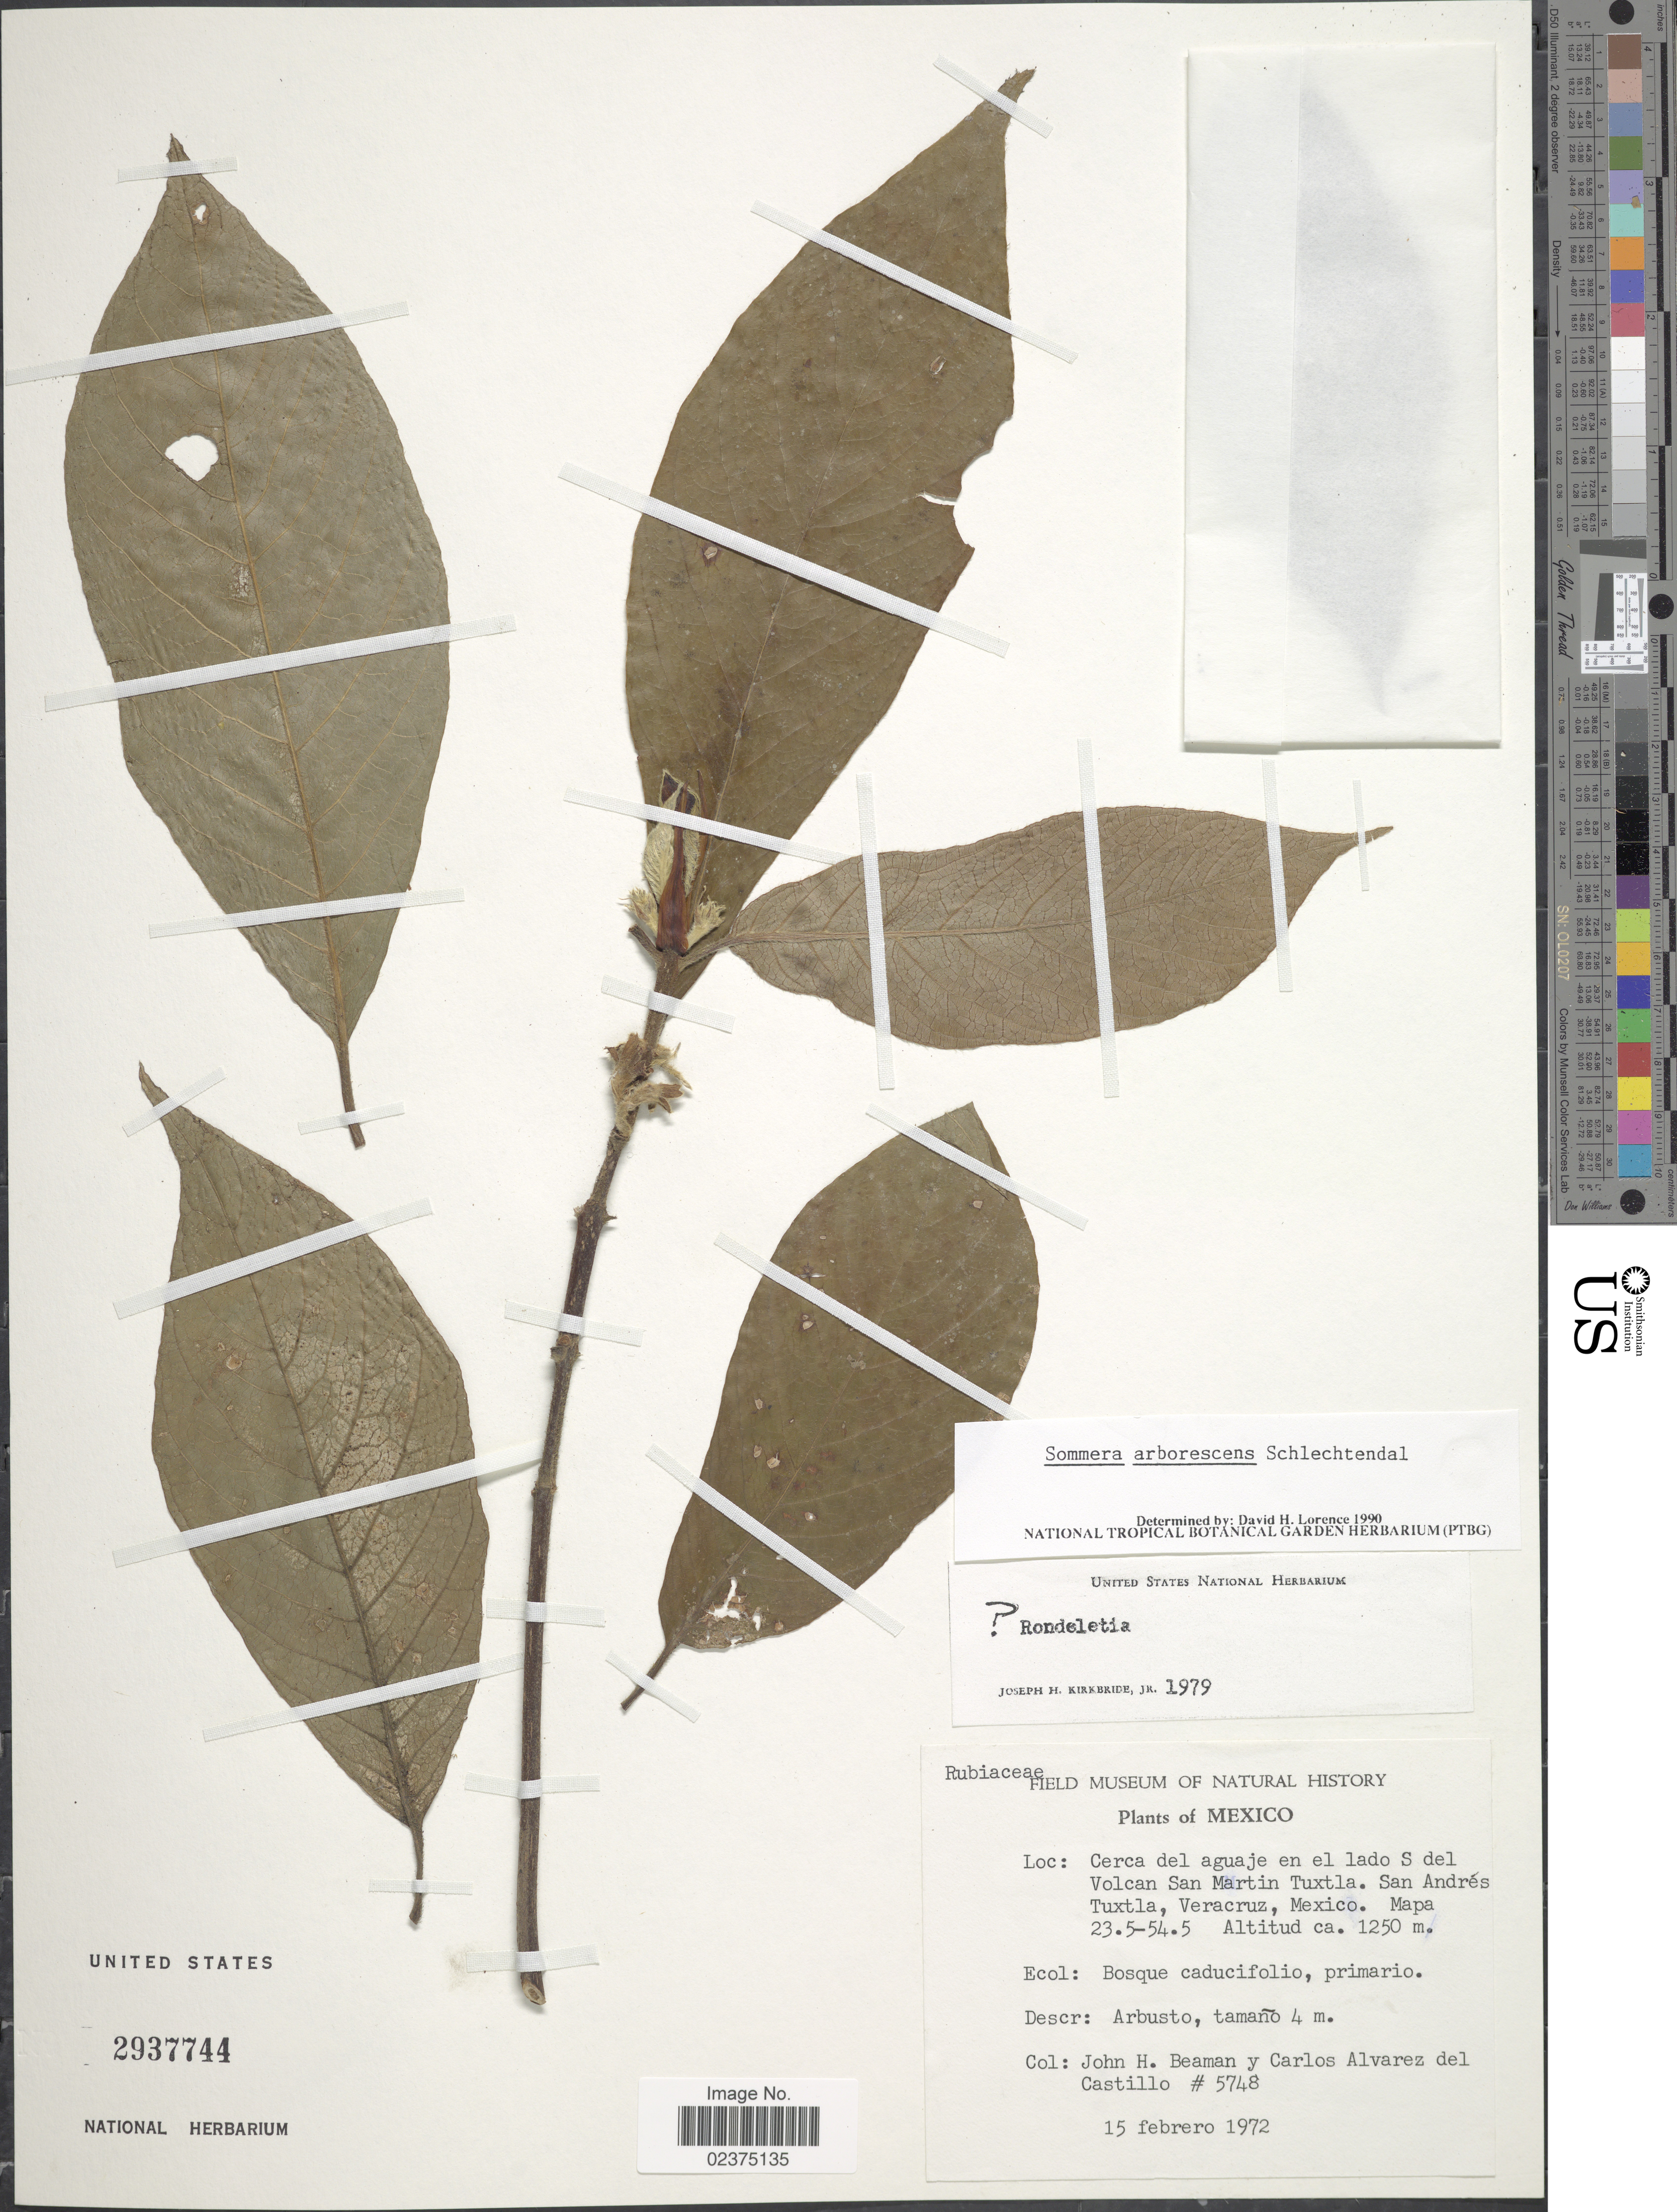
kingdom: Plantae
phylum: Tracheophyta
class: Magnoliopsida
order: Gentianales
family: Rubiaceae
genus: Sommera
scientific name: Sommera arborescens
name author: Schltdl.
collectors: J. H. Beaman & C. Castillo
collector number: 5748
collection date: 1972-02-15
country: Mexico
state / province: Veracruz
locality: Cerca del aguaje en el lado S del Volcan San Martin Tuxtla, San Andres Tuxtla, Veracruz, Mapa 23.5-54.5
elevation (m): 1250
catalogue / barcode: US 2937744